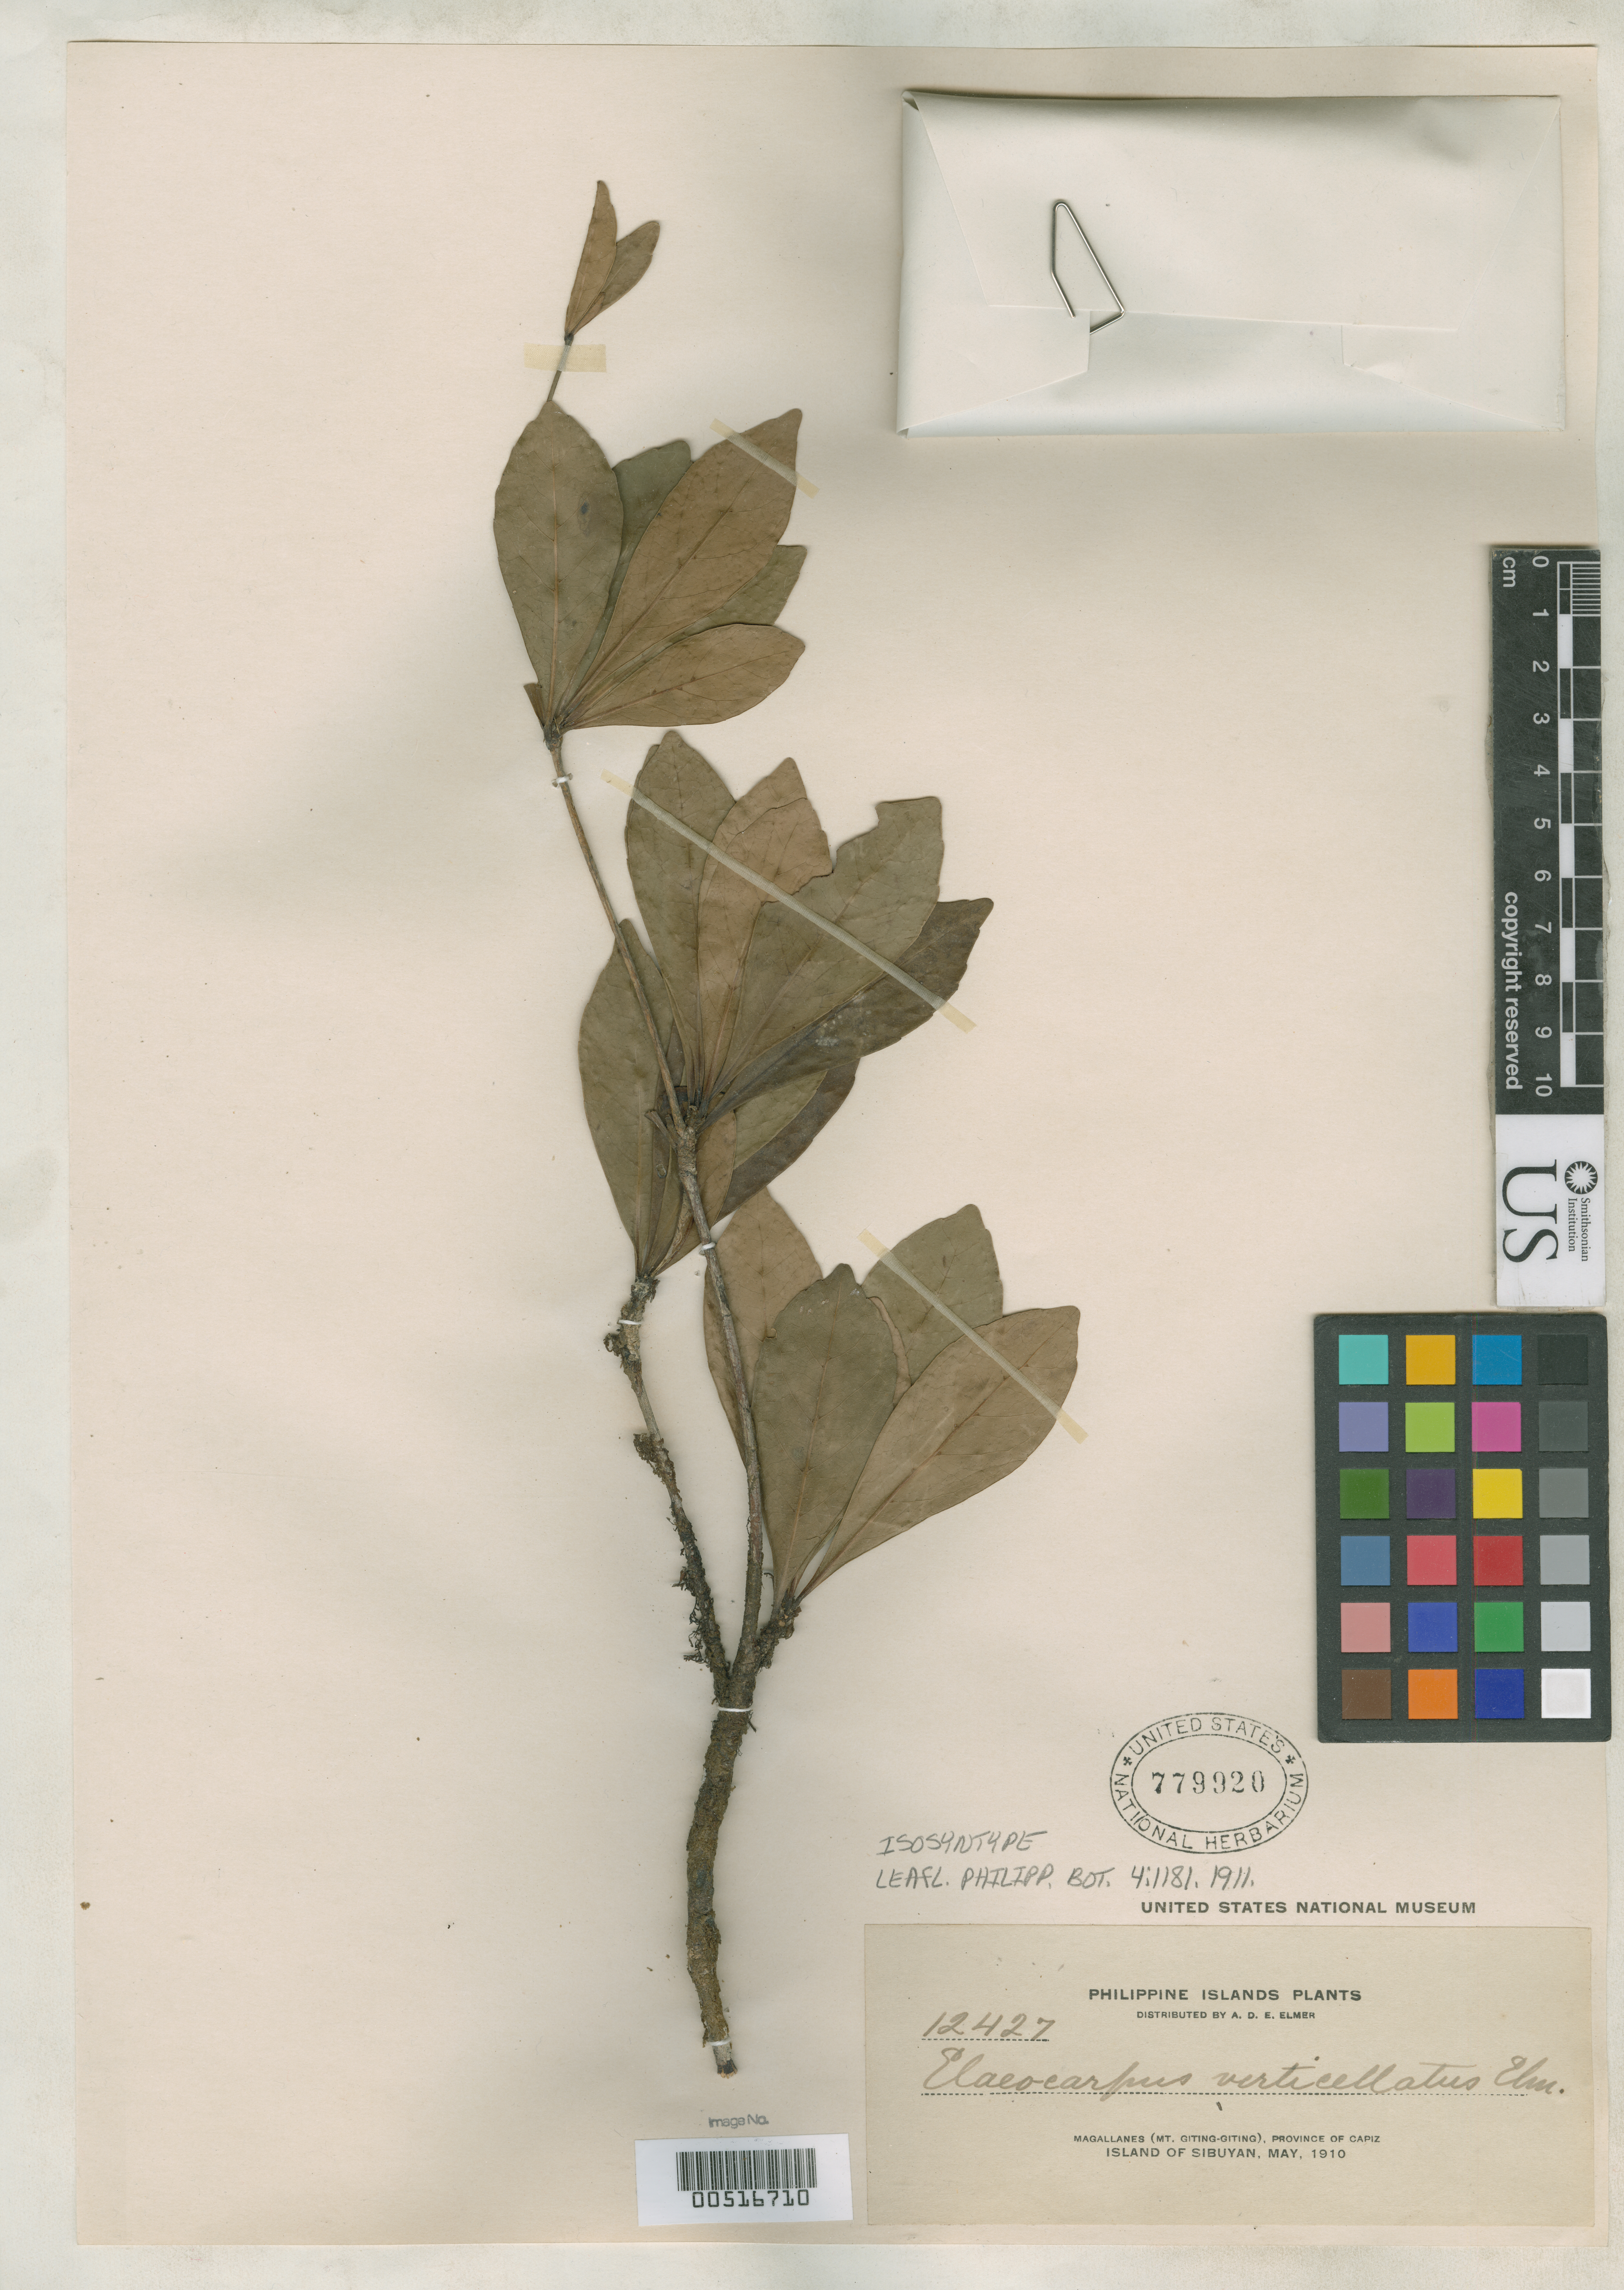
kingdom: Plantae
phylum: Tracheophyta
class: Magnoliopsida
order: Oxalidales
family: Elaeocarpaceae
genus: Elaeocarpus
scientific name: Elaeocarpus verticillatus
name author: Elmer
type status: Isosyntype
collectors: A. D. E. Elmer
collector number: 12427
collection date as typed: May 1910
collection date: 1910-05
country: Philippines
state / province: Mimaropa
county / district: Romblon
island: Sibuyan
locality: Magallanes, Mt. Giting-Giting.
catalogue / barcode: US 779920